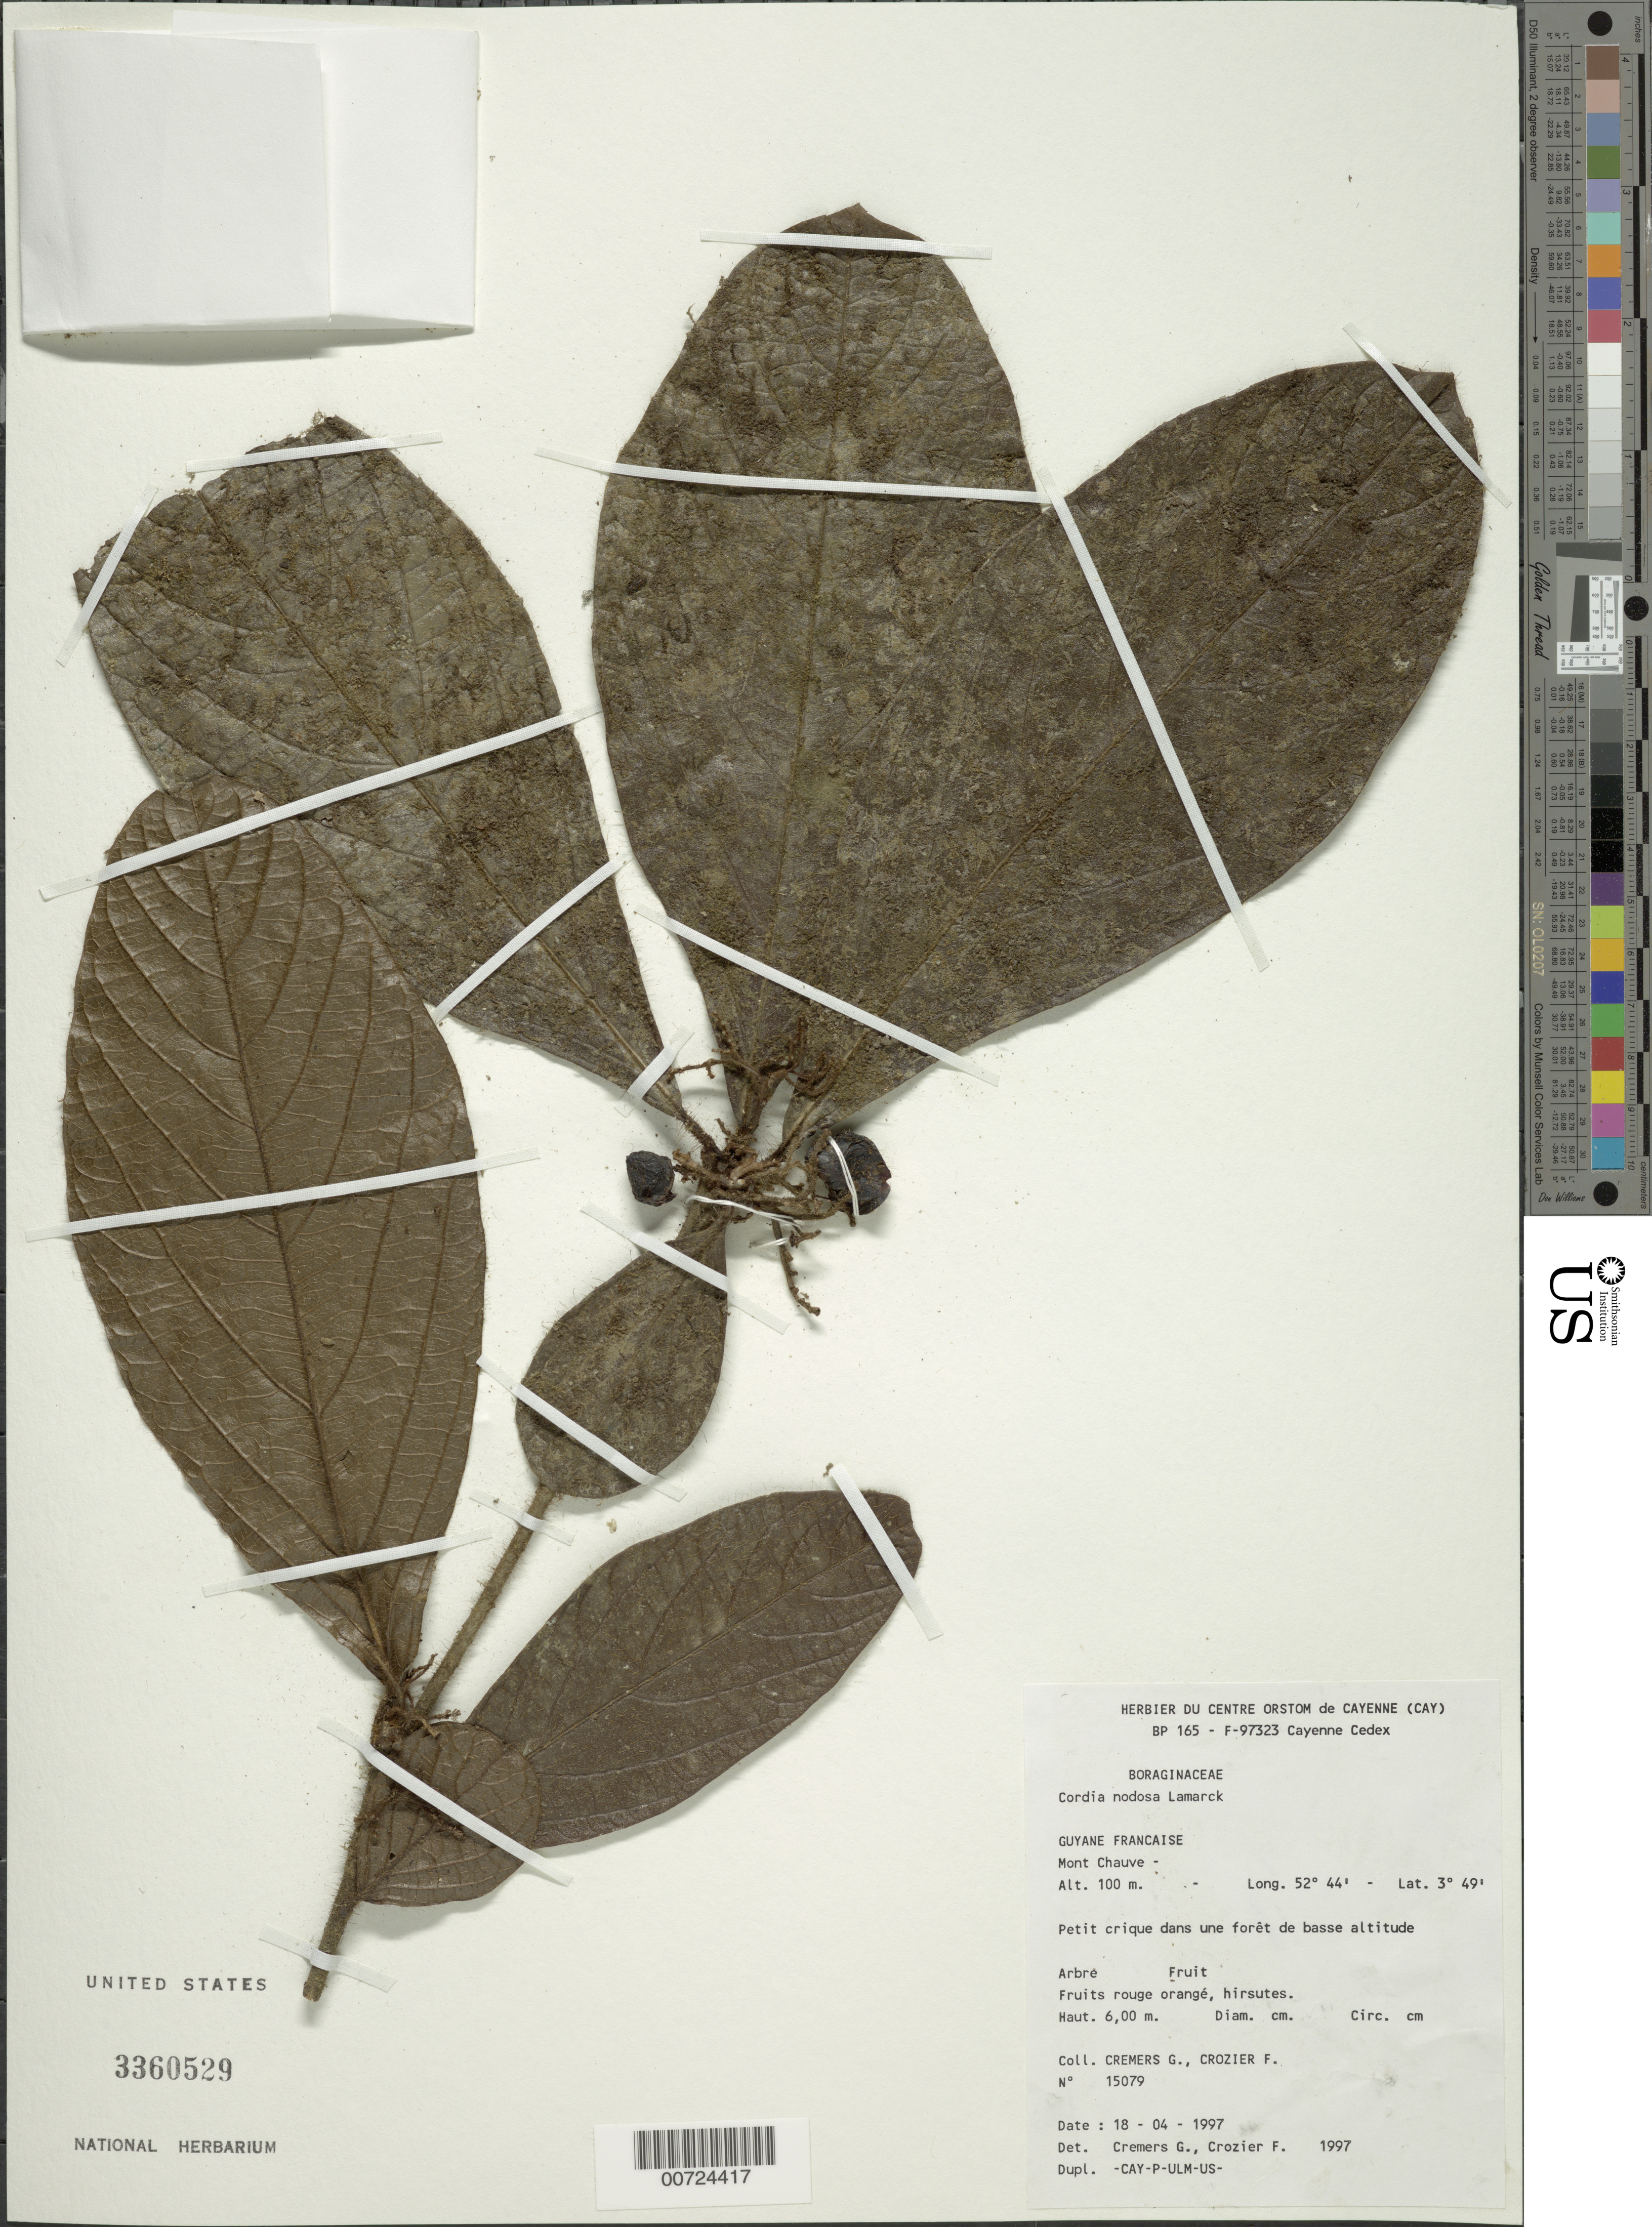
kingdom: Plantae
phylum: Tracheophyta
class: Magnoliopsida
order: Boraginales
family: Cordiaceae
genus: Cordia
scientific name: Cordia nodosa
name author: Lam.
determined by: Feuillet, C.; Cremers, G.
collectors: G. Cremers & F. Crozier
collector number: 15079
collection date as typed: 18-Apr-97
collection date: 1997-04-18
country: French Guiana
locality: Mont Chauve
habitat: Small creek in low forest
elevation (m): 100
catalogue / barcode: US 3360529